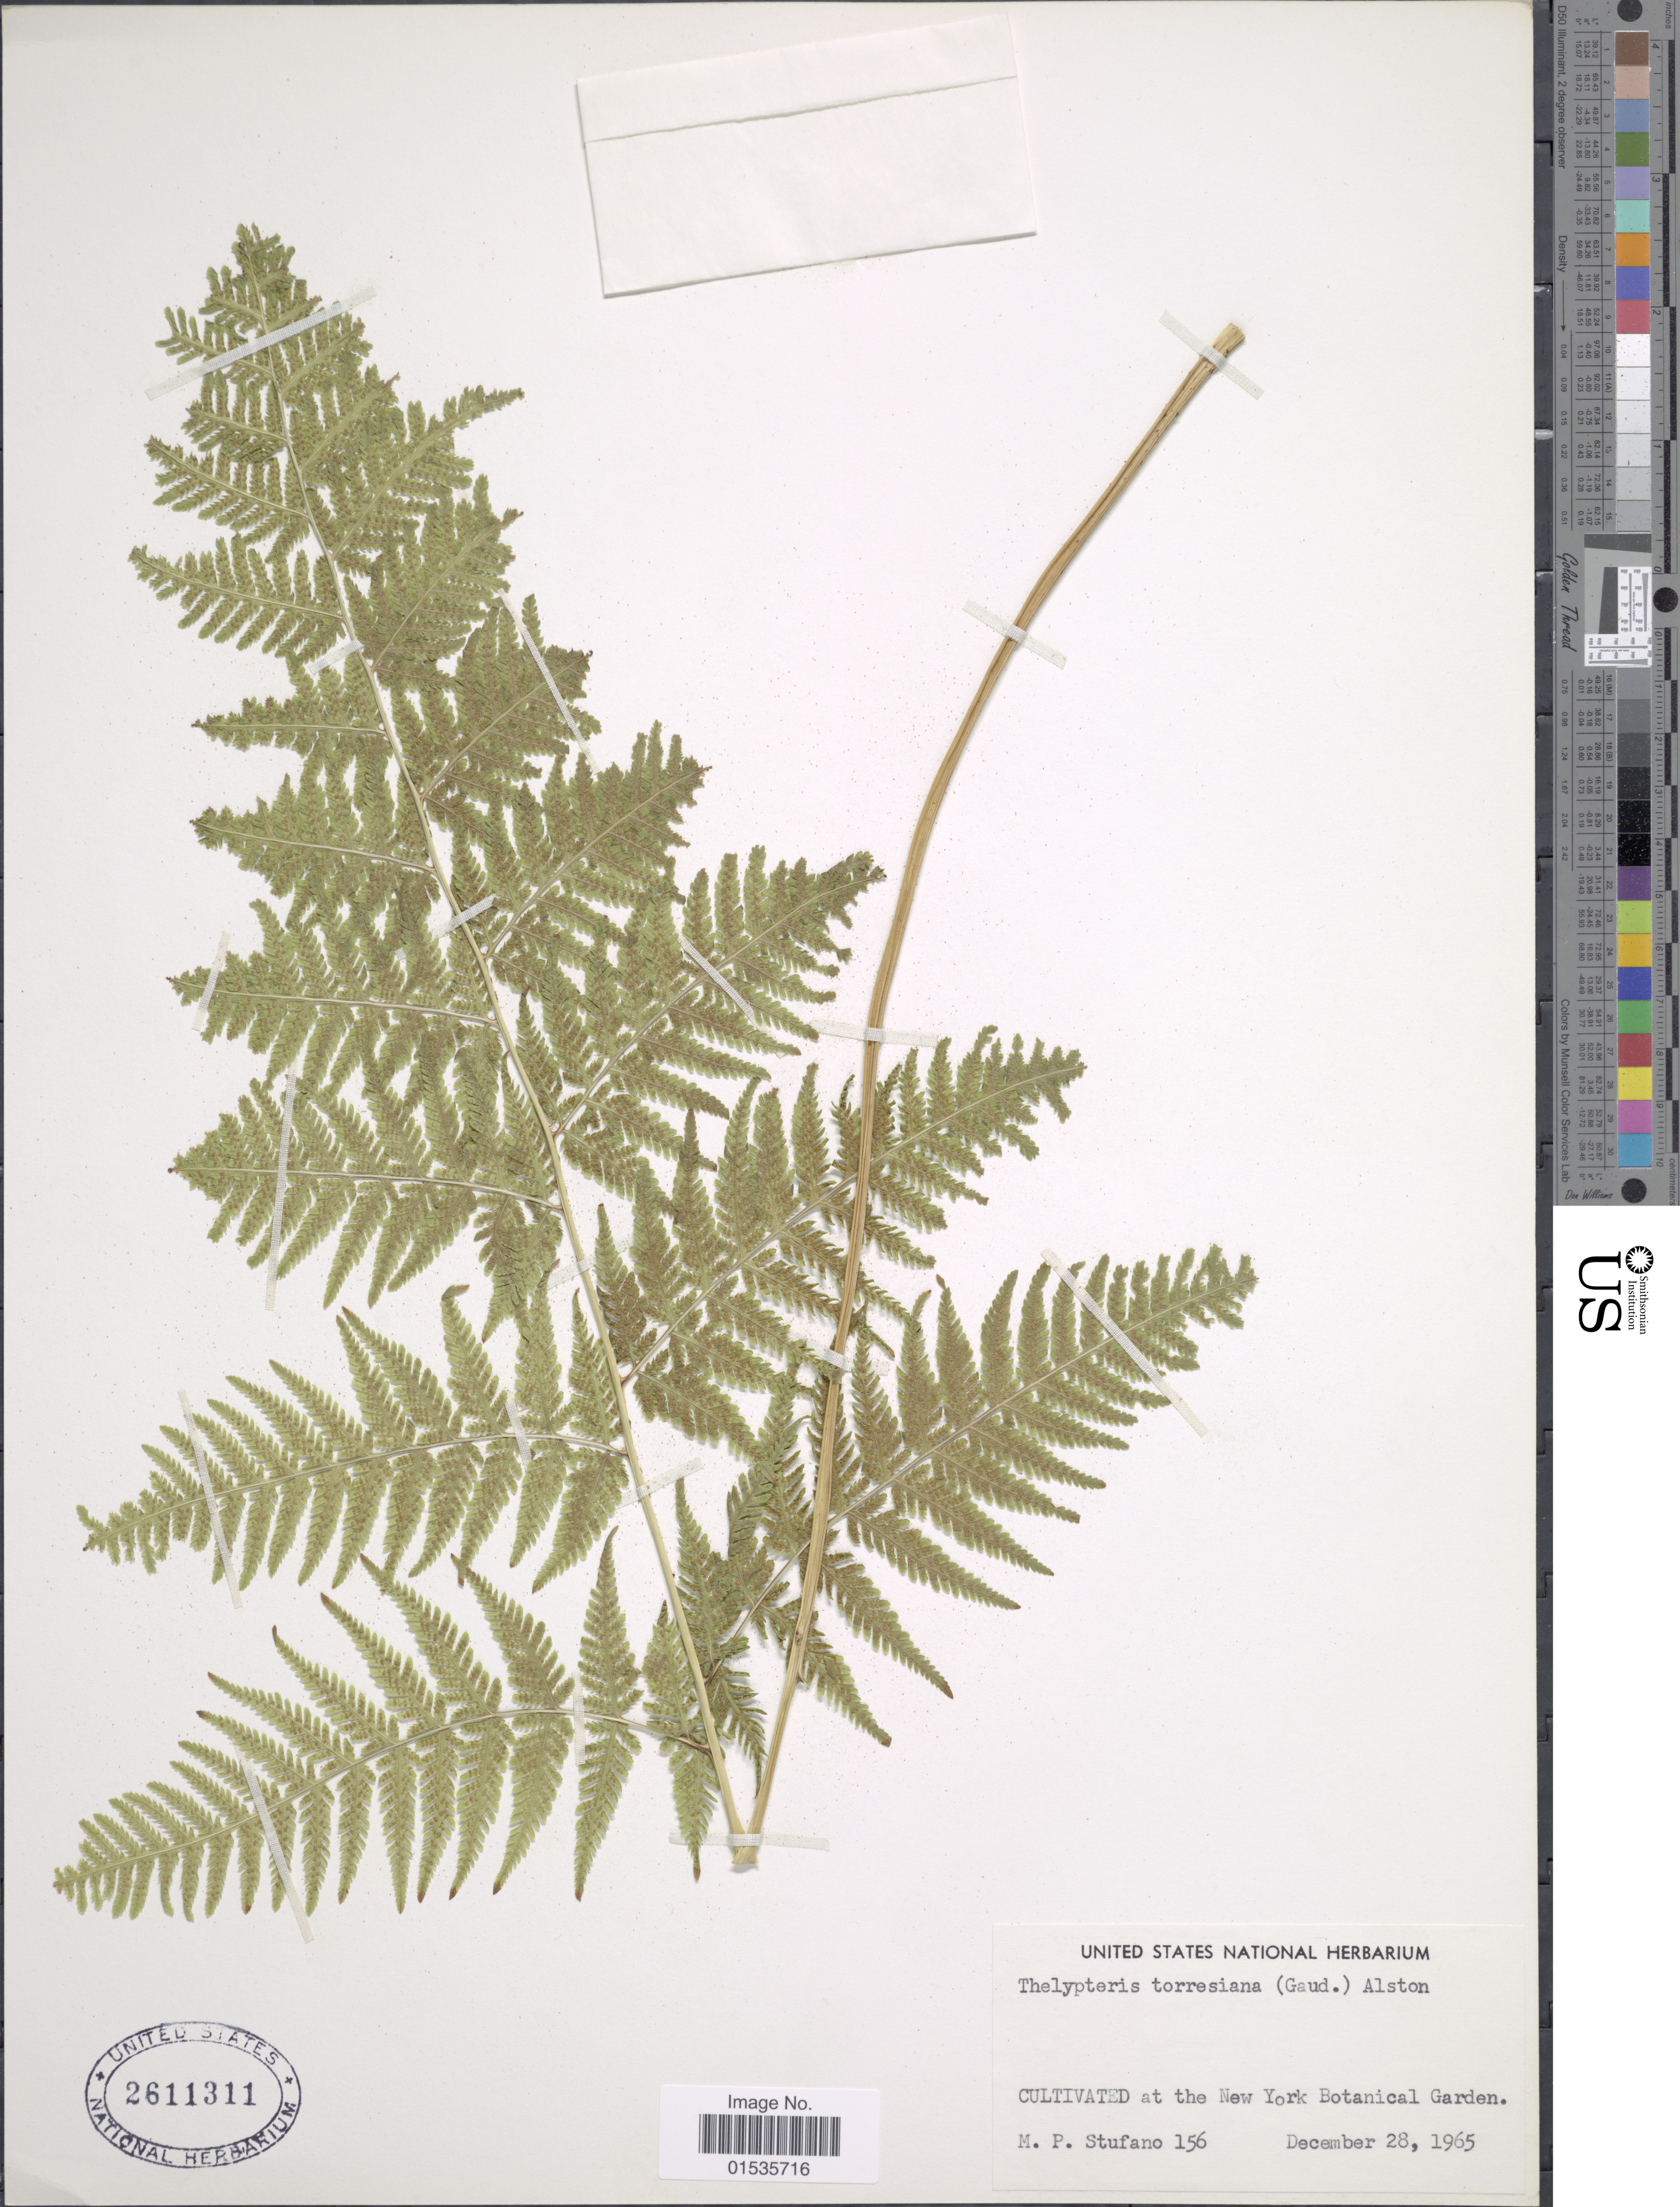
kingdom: Plantae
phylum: Tracheophyta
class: Polypodiopsida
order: Polypodiales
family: Thelypteridaceae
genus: Macrothelypteris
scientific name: Macrothelypteris torresiana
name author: (Gaudich.) Ching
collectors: M. Stufano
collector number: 156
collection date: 1965-12-28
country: United States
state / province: New York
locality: Cultivated at the New York Botanical Garden.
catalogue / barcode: US 2611311